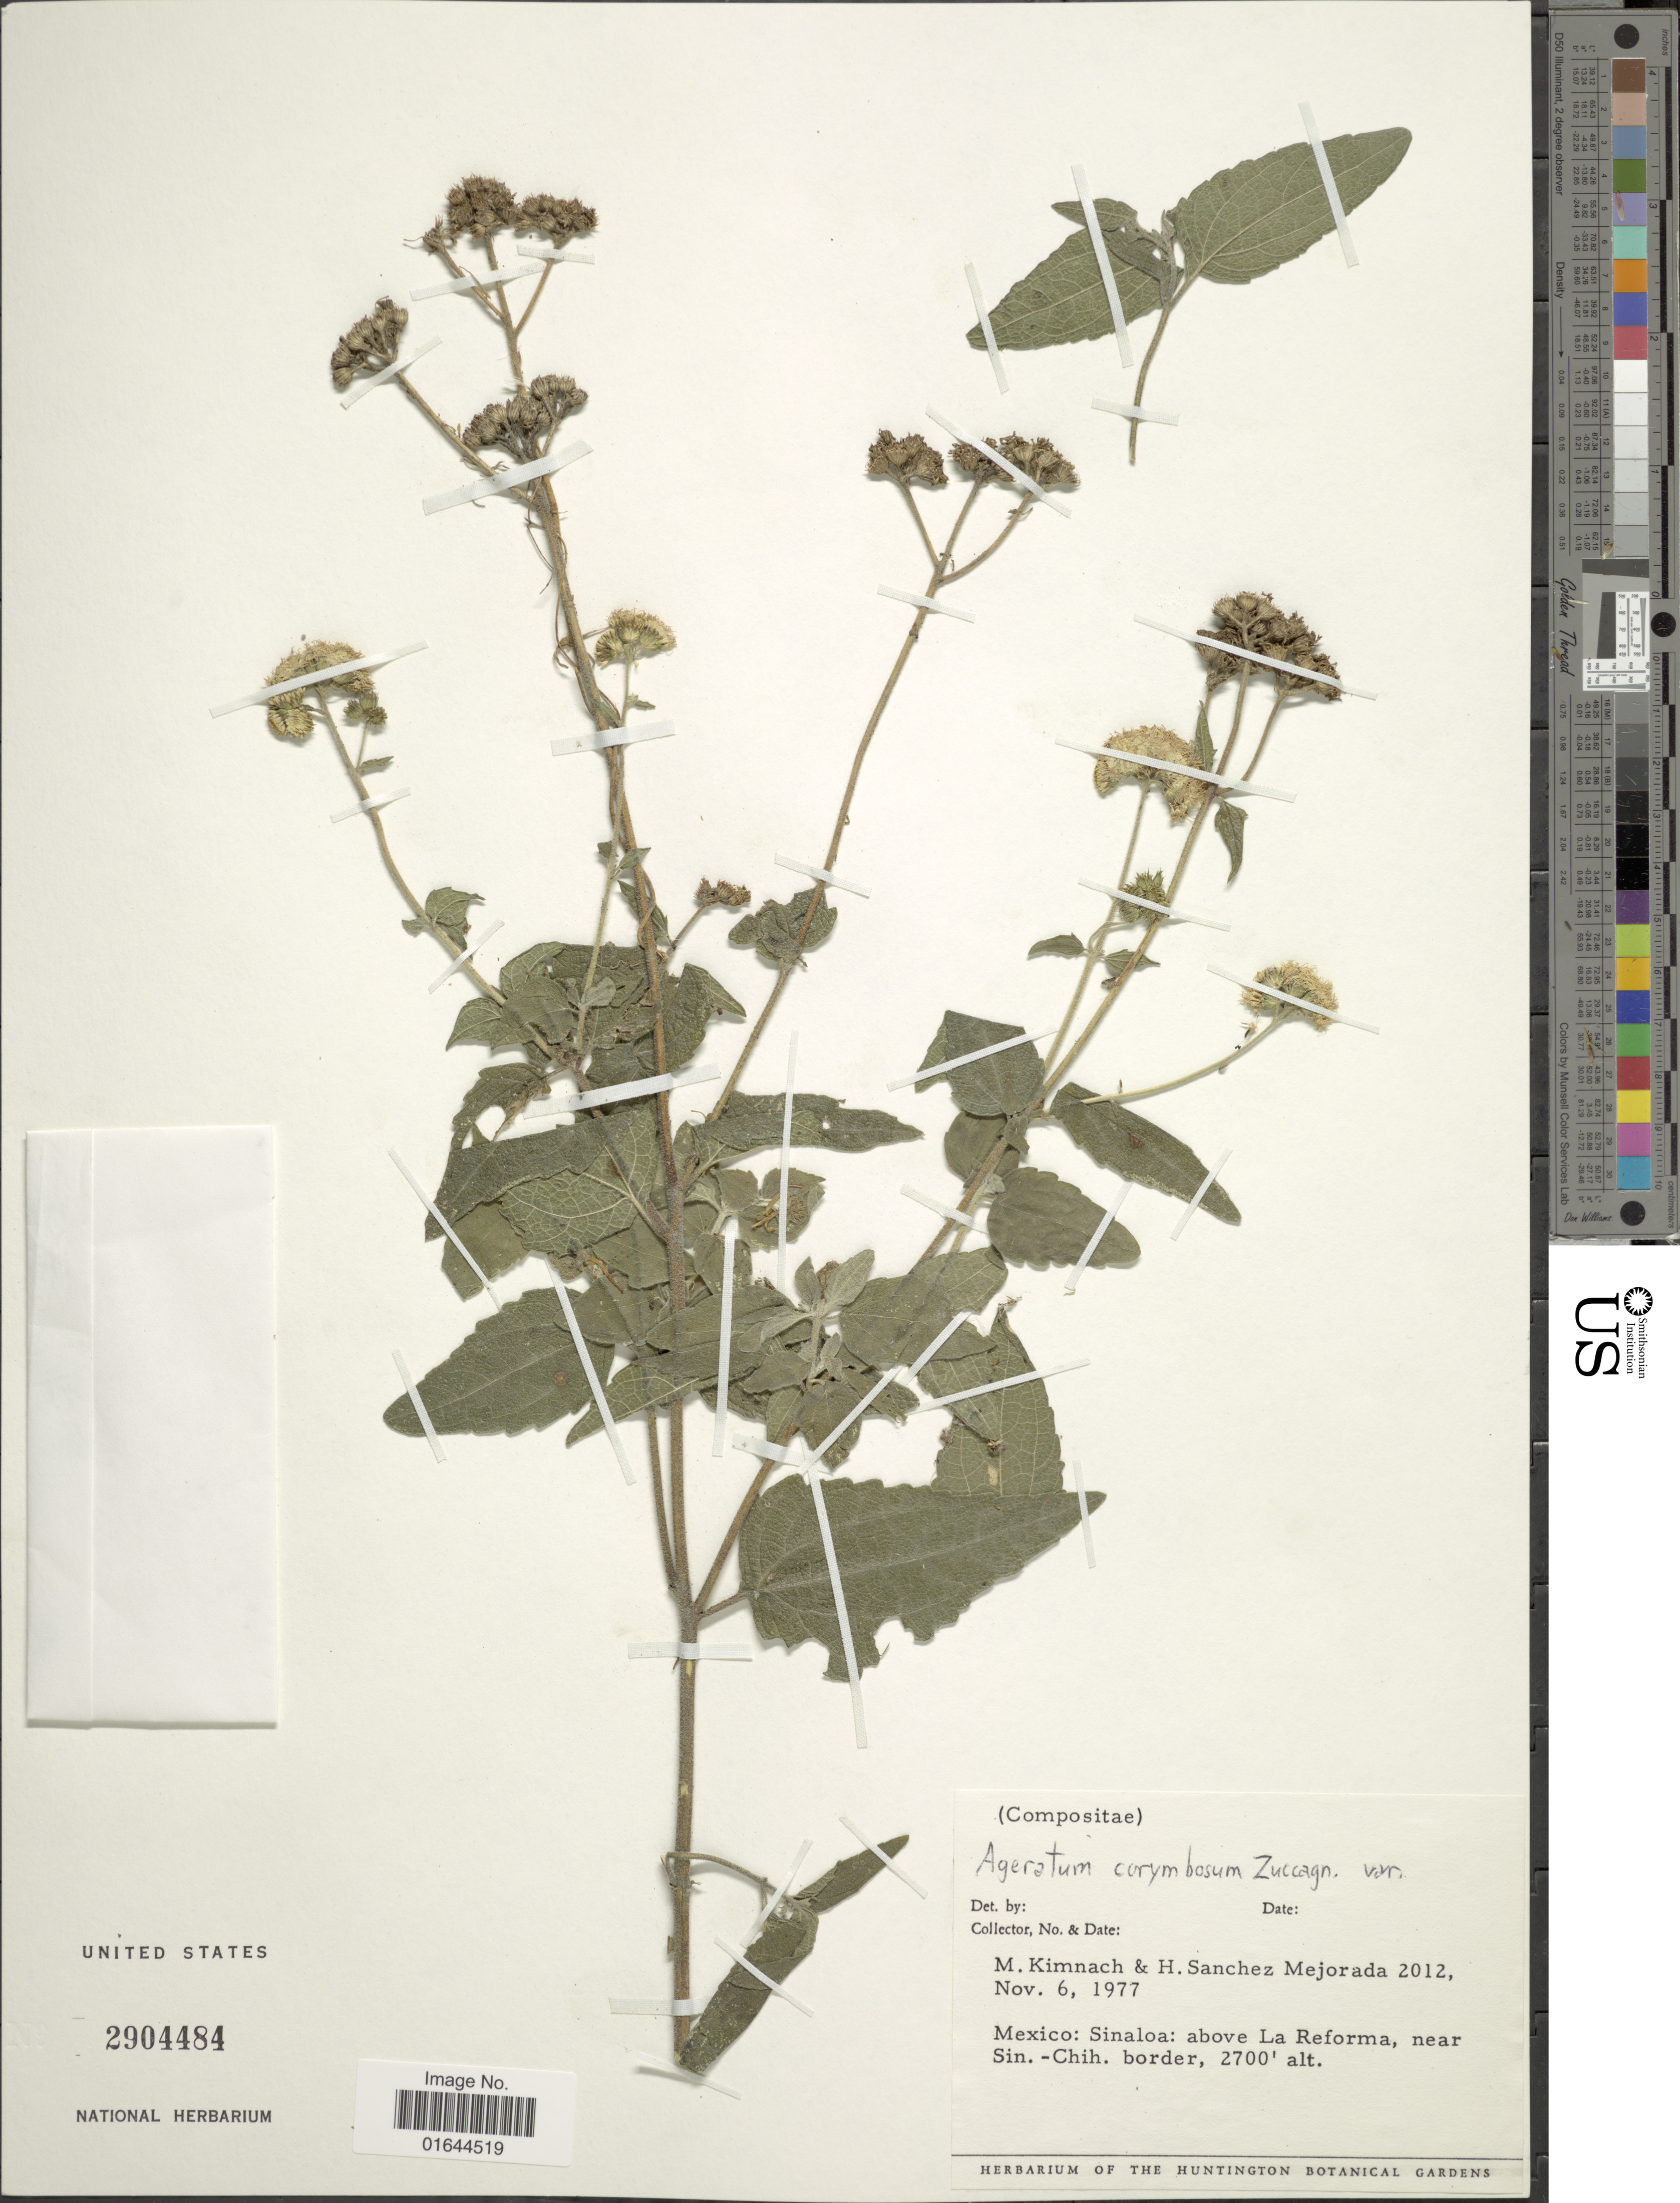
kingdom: Plantae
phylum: Tracheophyta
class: Magnoliopsida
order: Asterales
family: Asteraceae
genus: Ageratum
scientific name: Ageratum corymbosum f. corymbosum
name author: Zuccagni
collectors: M. W. Kimnach & H. Sánchez-Mejorada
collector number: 2012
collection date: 1977-11-06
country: Mexico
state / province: Sinaloa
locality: Mexico: Sinaloa: above La Reforma, near Sin.-Chih. border.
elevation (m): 823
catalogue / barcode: US 2904484